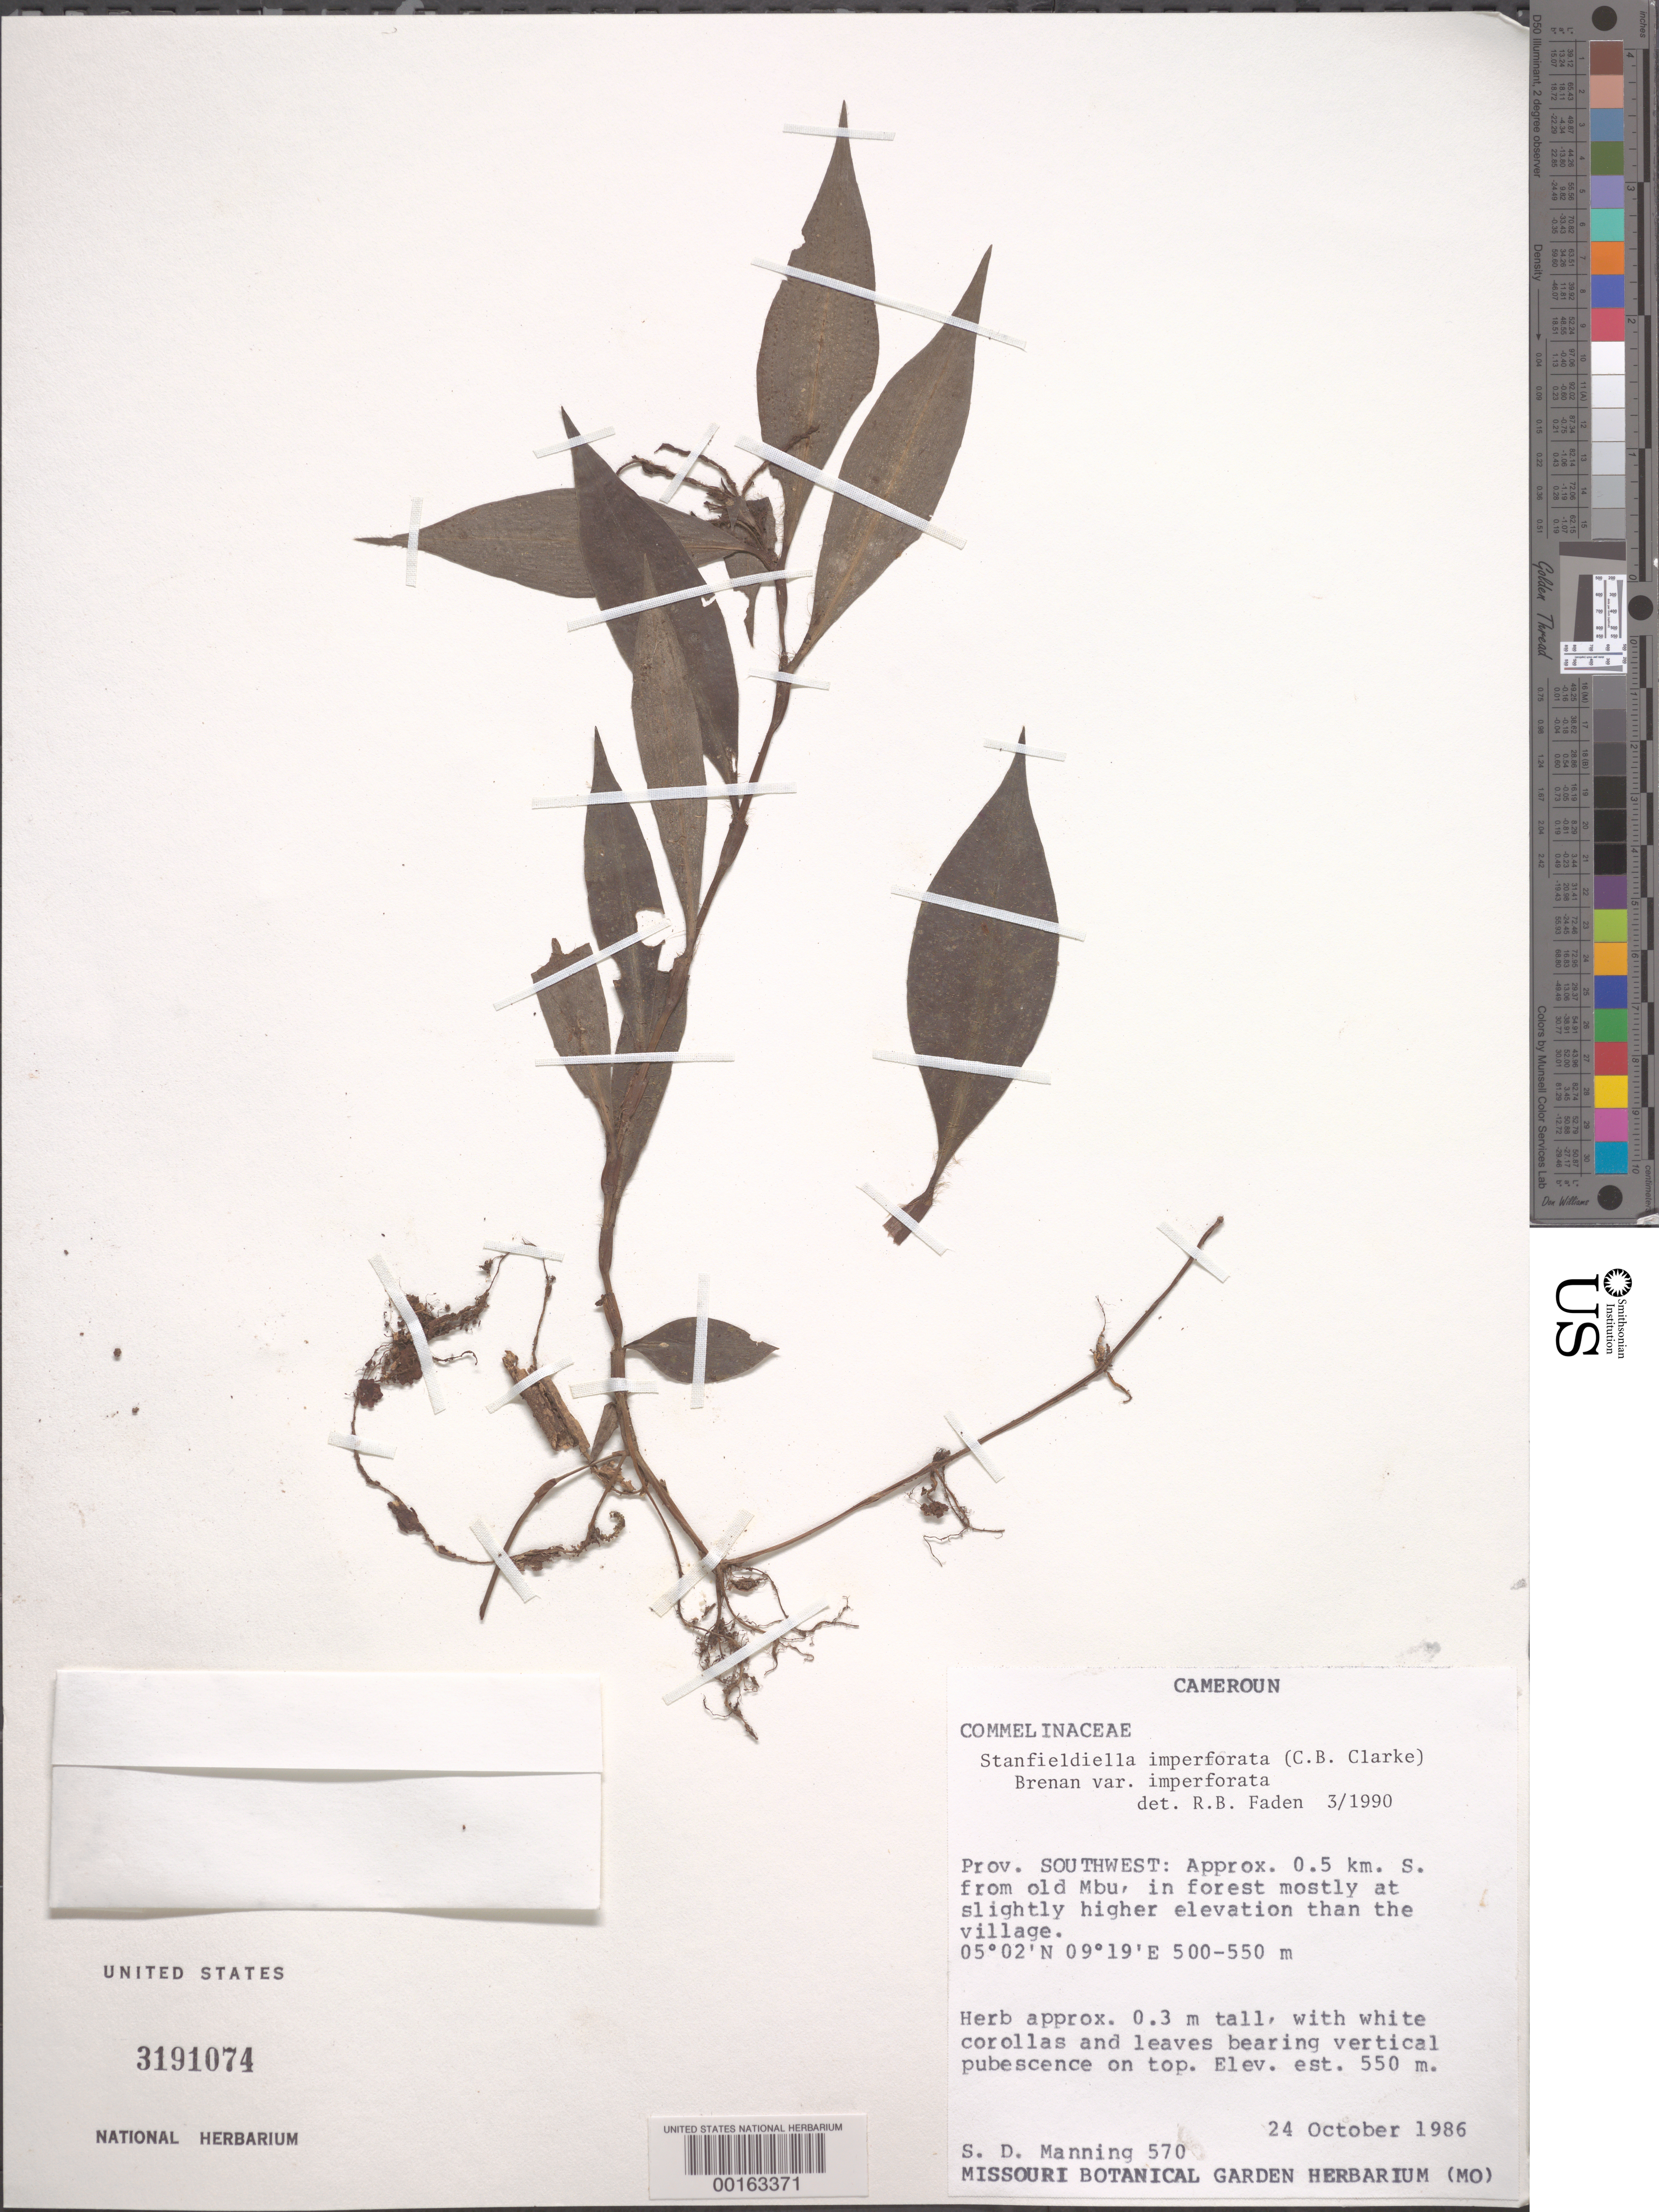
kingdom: Plantae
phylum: Tracheophyta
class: Liliopsida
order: Commelinales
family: Commelinaceae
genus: Stanfieldiella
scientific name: Stanfieldiella imperforata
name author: (C.B. Clarke) Brenan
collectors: S. Manning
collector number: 570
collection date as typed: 24 Oct 1986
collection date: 1986-10-24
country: Cameroon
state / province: Sud-Ouest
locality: .5 km from old mbu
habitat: In forest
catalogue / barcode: US 3191074